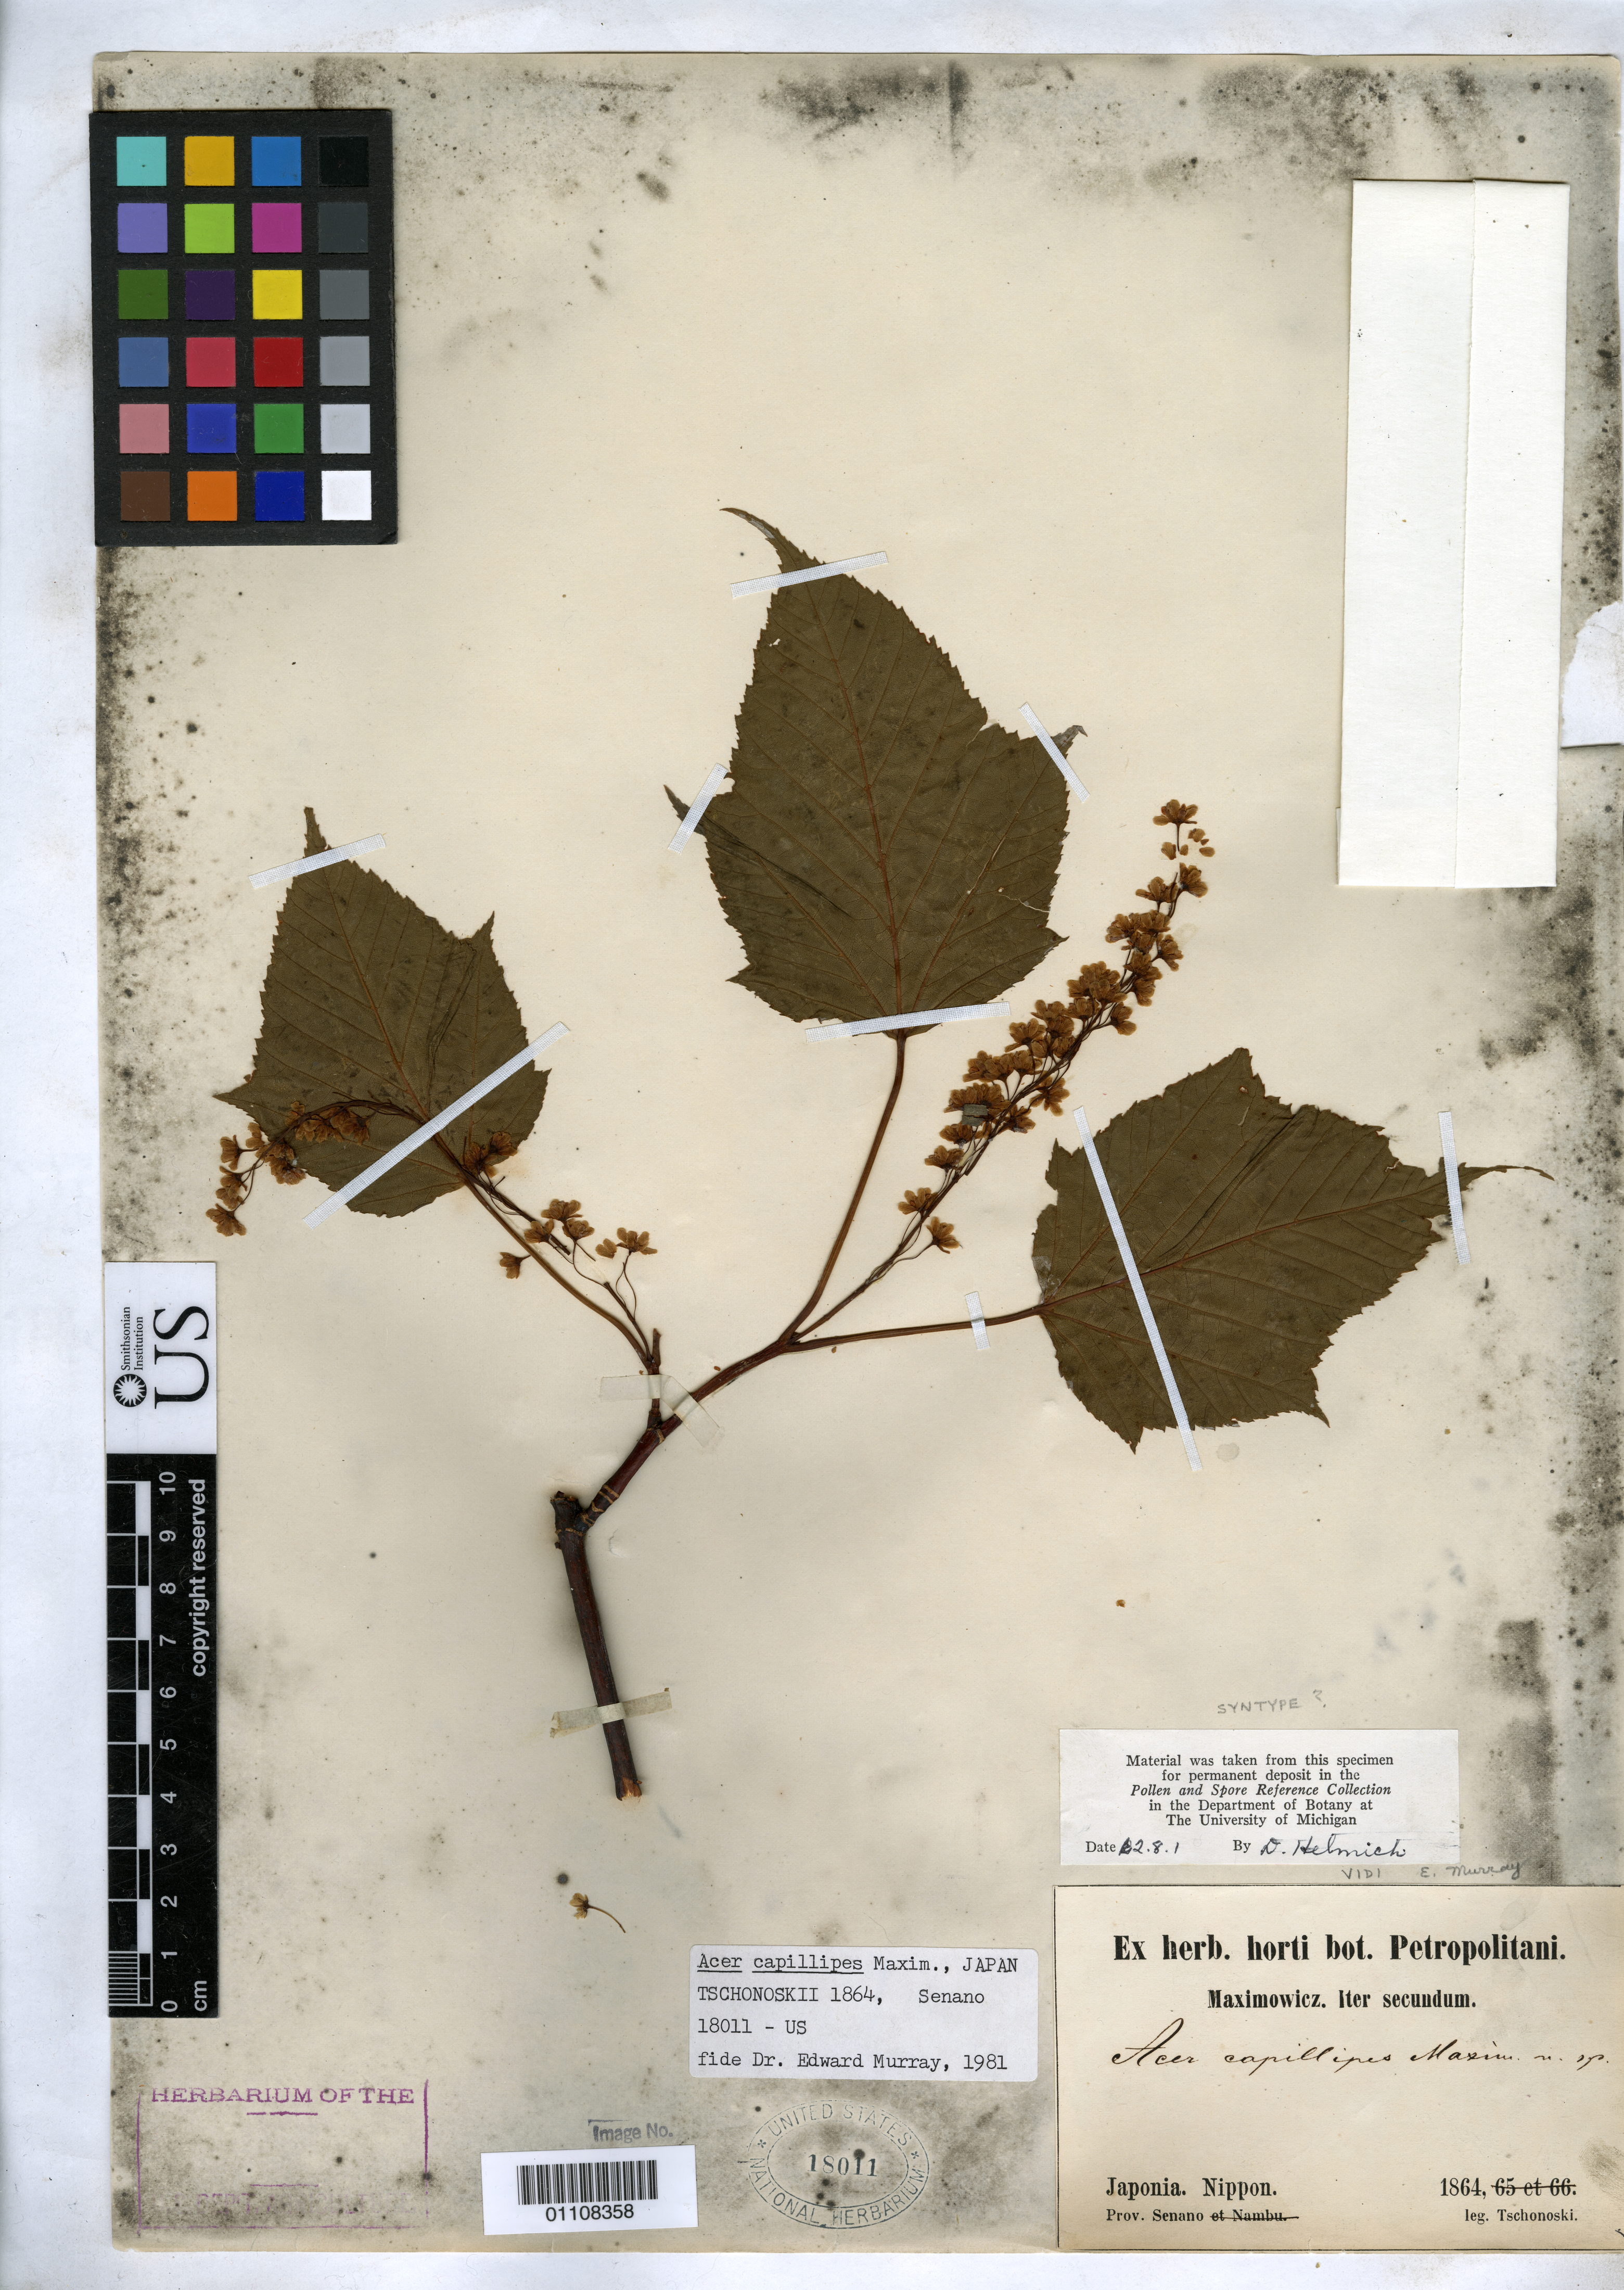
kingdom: Plantae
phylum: Tracheophyta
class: Magnoliopsida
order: Sapindales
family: Sapindaceae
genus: Acer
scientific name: Acer capillipes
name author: Maxim. ex Miq.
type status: Isotype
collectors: S. Tschonoski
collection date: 1864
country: Japan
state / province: Nagano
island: Honshu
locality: "Senano" [=Shinano Prov.]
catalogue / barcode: US 18011